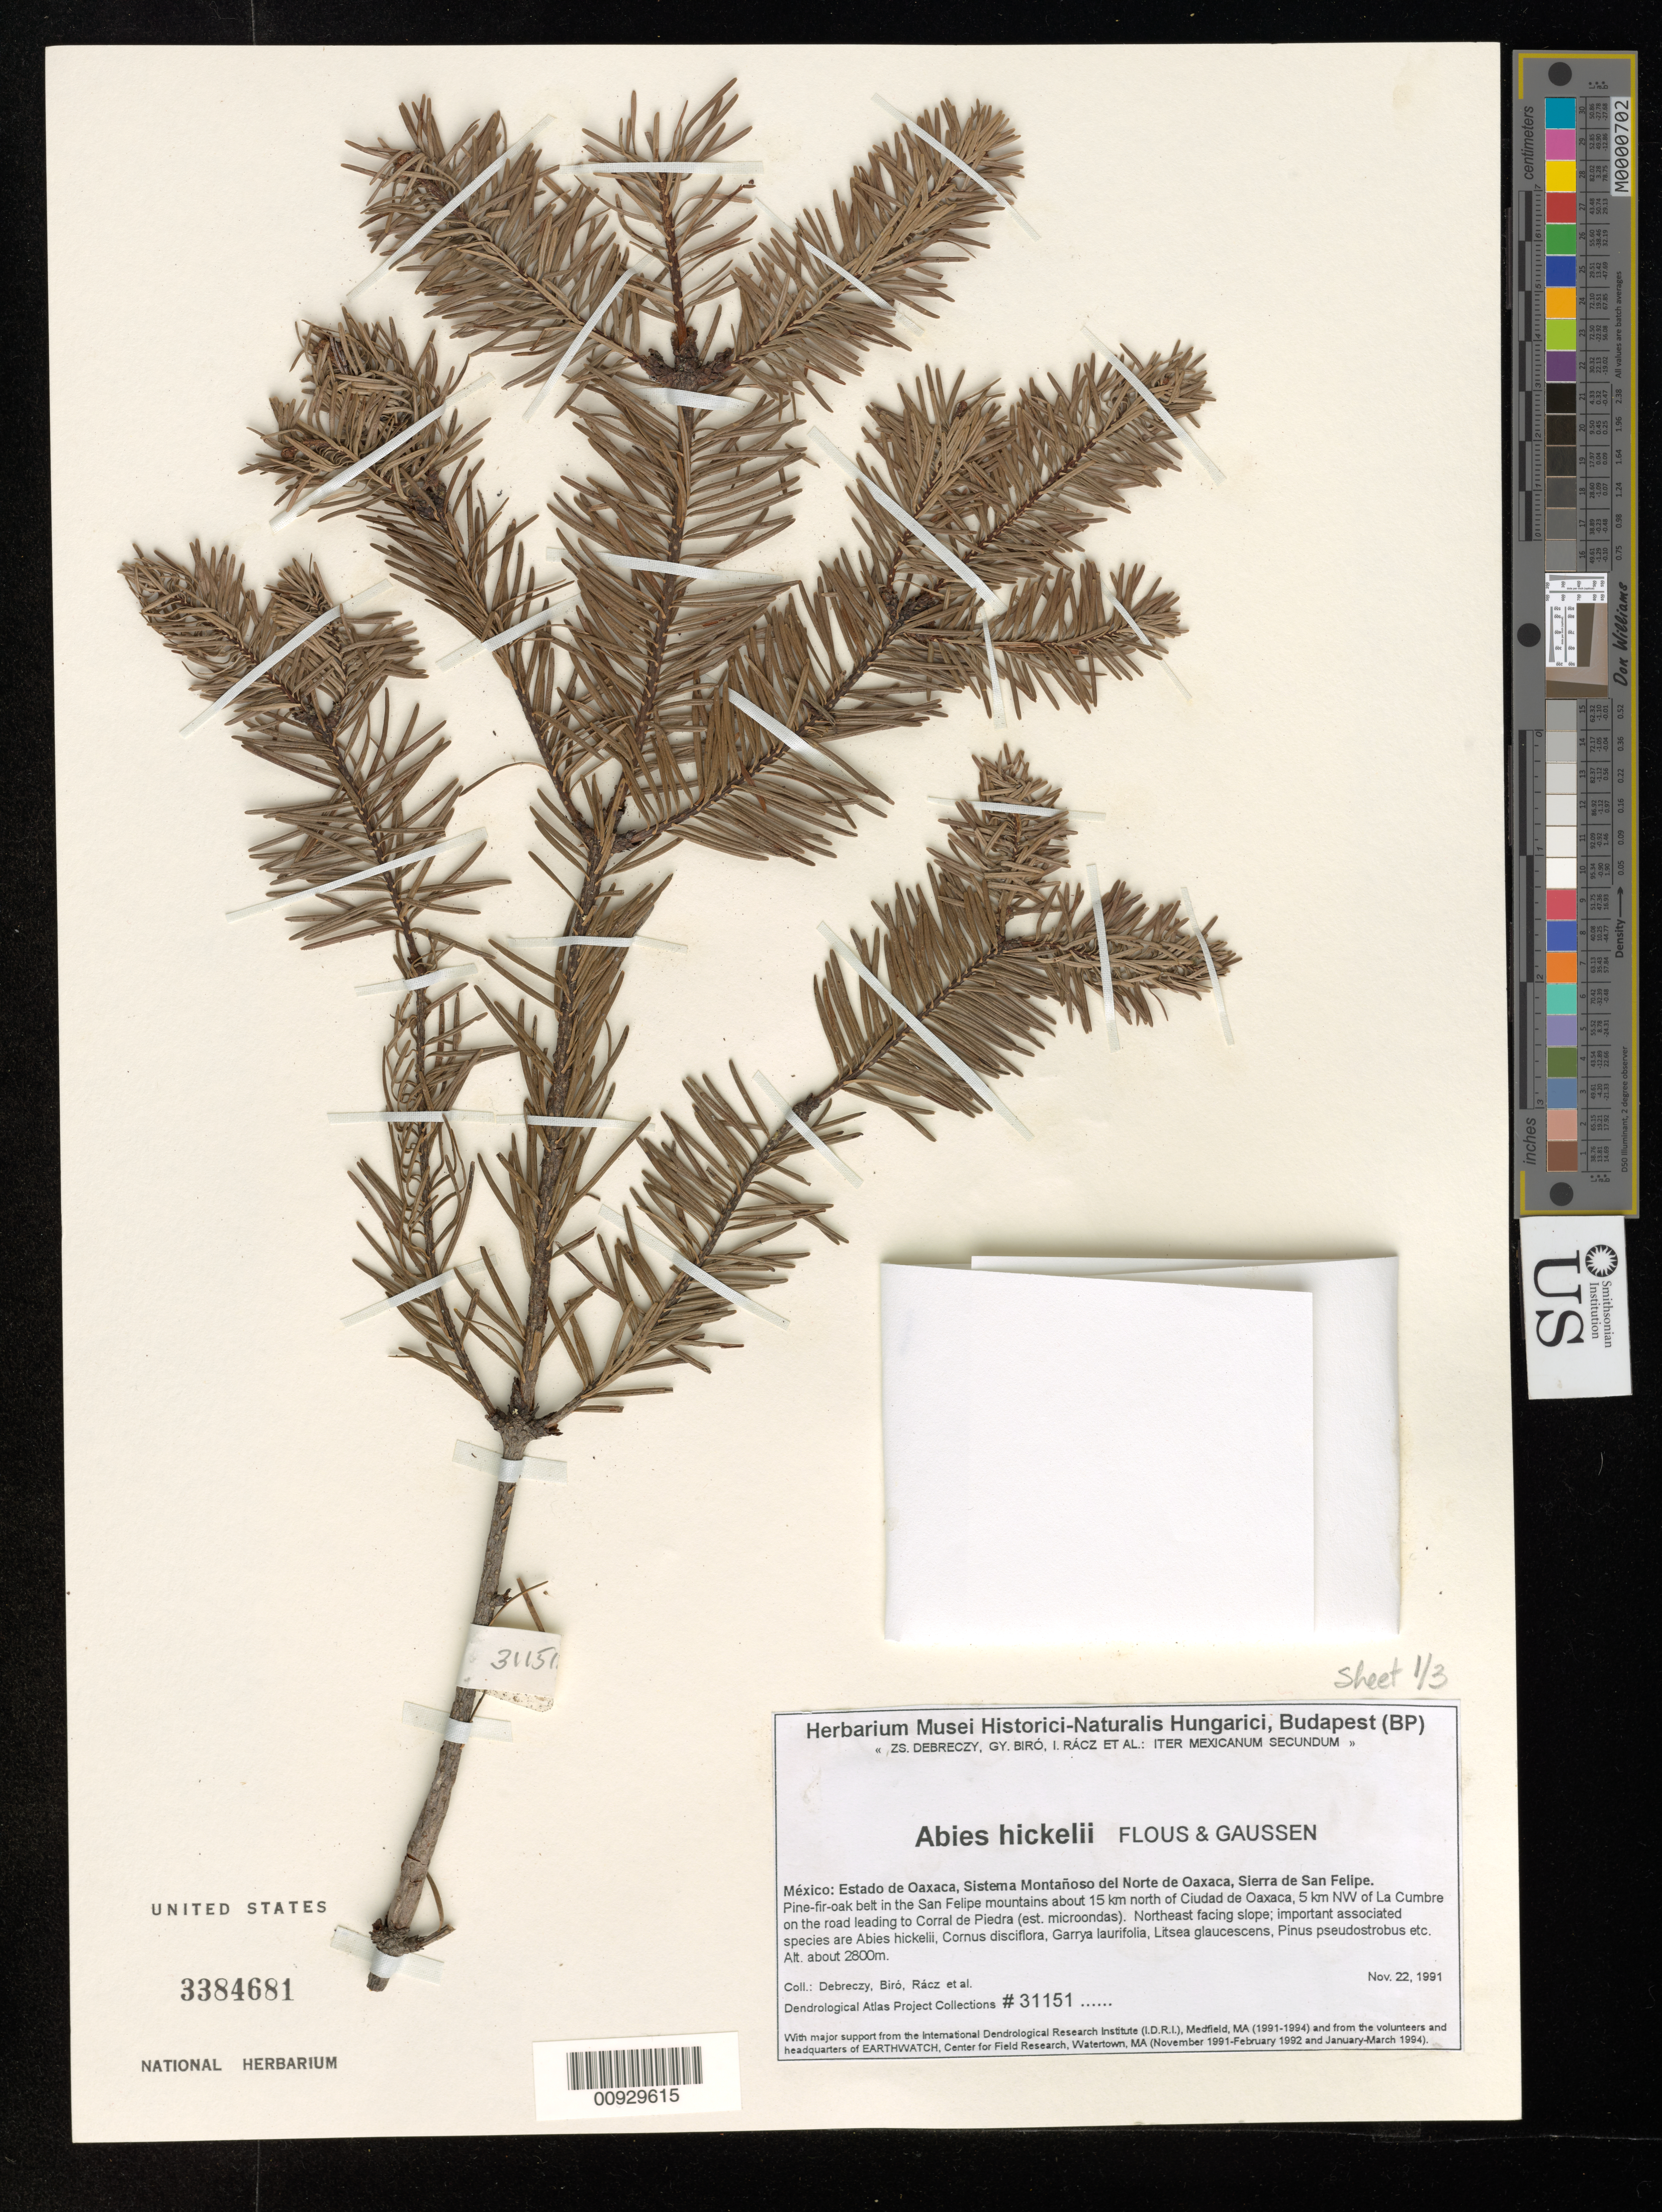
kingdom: Plantae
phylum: Tracheophyta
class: Pinopsida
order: Pinales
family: Pinaceae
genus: Abies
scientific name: Abies hickelii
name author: Flous & Gaussen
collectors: Z. Debreczy, G. Biro, I. Rácz & et al.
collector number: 31151 …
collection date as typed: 22 Nov 1991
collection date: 1991-11-22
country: Mexico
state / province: Oaxaca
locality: San Felipe mountains about 15 km north of Ciudad de Oaxaca, 5 km. NW of La Cumbre on the road leading to Corral de Piedra (est. microondas). Sistema Montañoso del Norte de Oaxaca, Sierra San Felipe.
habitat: Pine-fir-oak belt. Northeast facing slope; important associated species are Abies hickelii, Cornus disciflora, Garrya laurifolia, Litsea glaucescens, Pinus pseudostrobus, etc.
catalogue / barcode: US 3384681